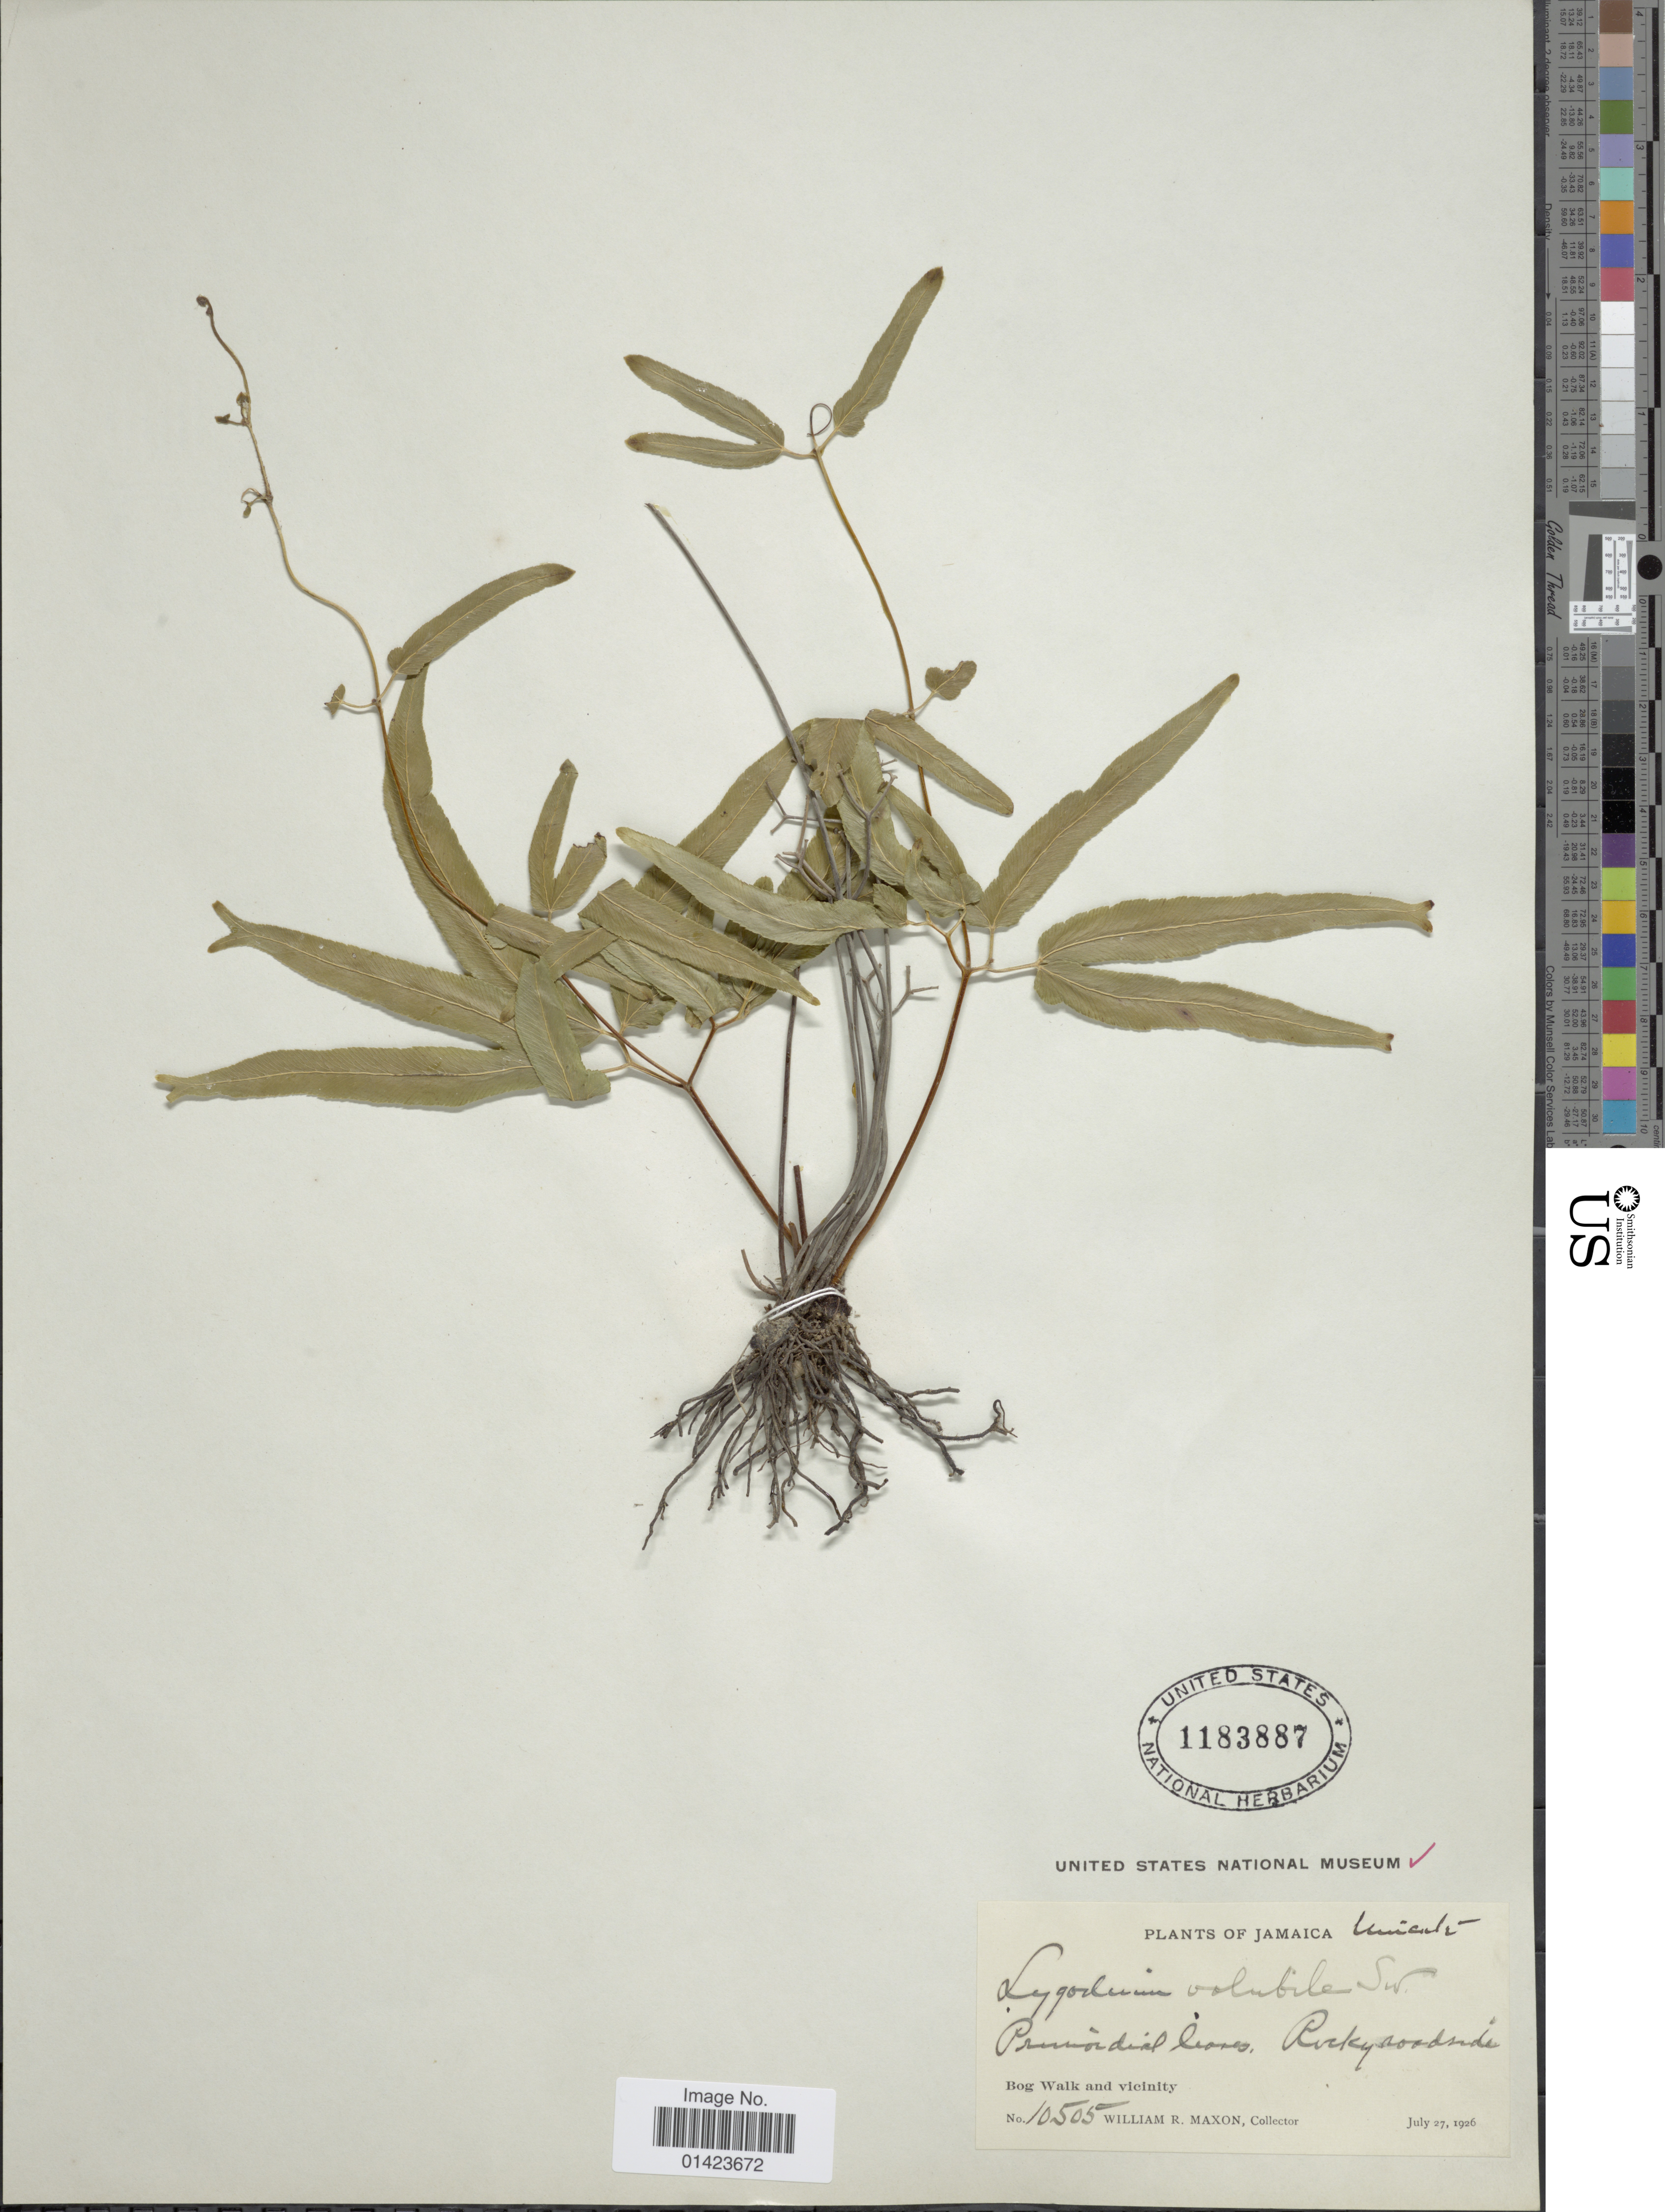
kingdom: Plantae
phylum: Tracheophyta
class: Polypodiopsida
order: Schizaeales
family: Lygodiaceae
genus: Lygodium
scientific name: Lygodium volubile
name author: Sw.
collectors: W. R. Maxon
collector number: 10505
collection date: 1926-07-27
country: Jamaica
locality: Bog Walk and vicinity, rocky roaside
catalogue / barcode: US 1183887